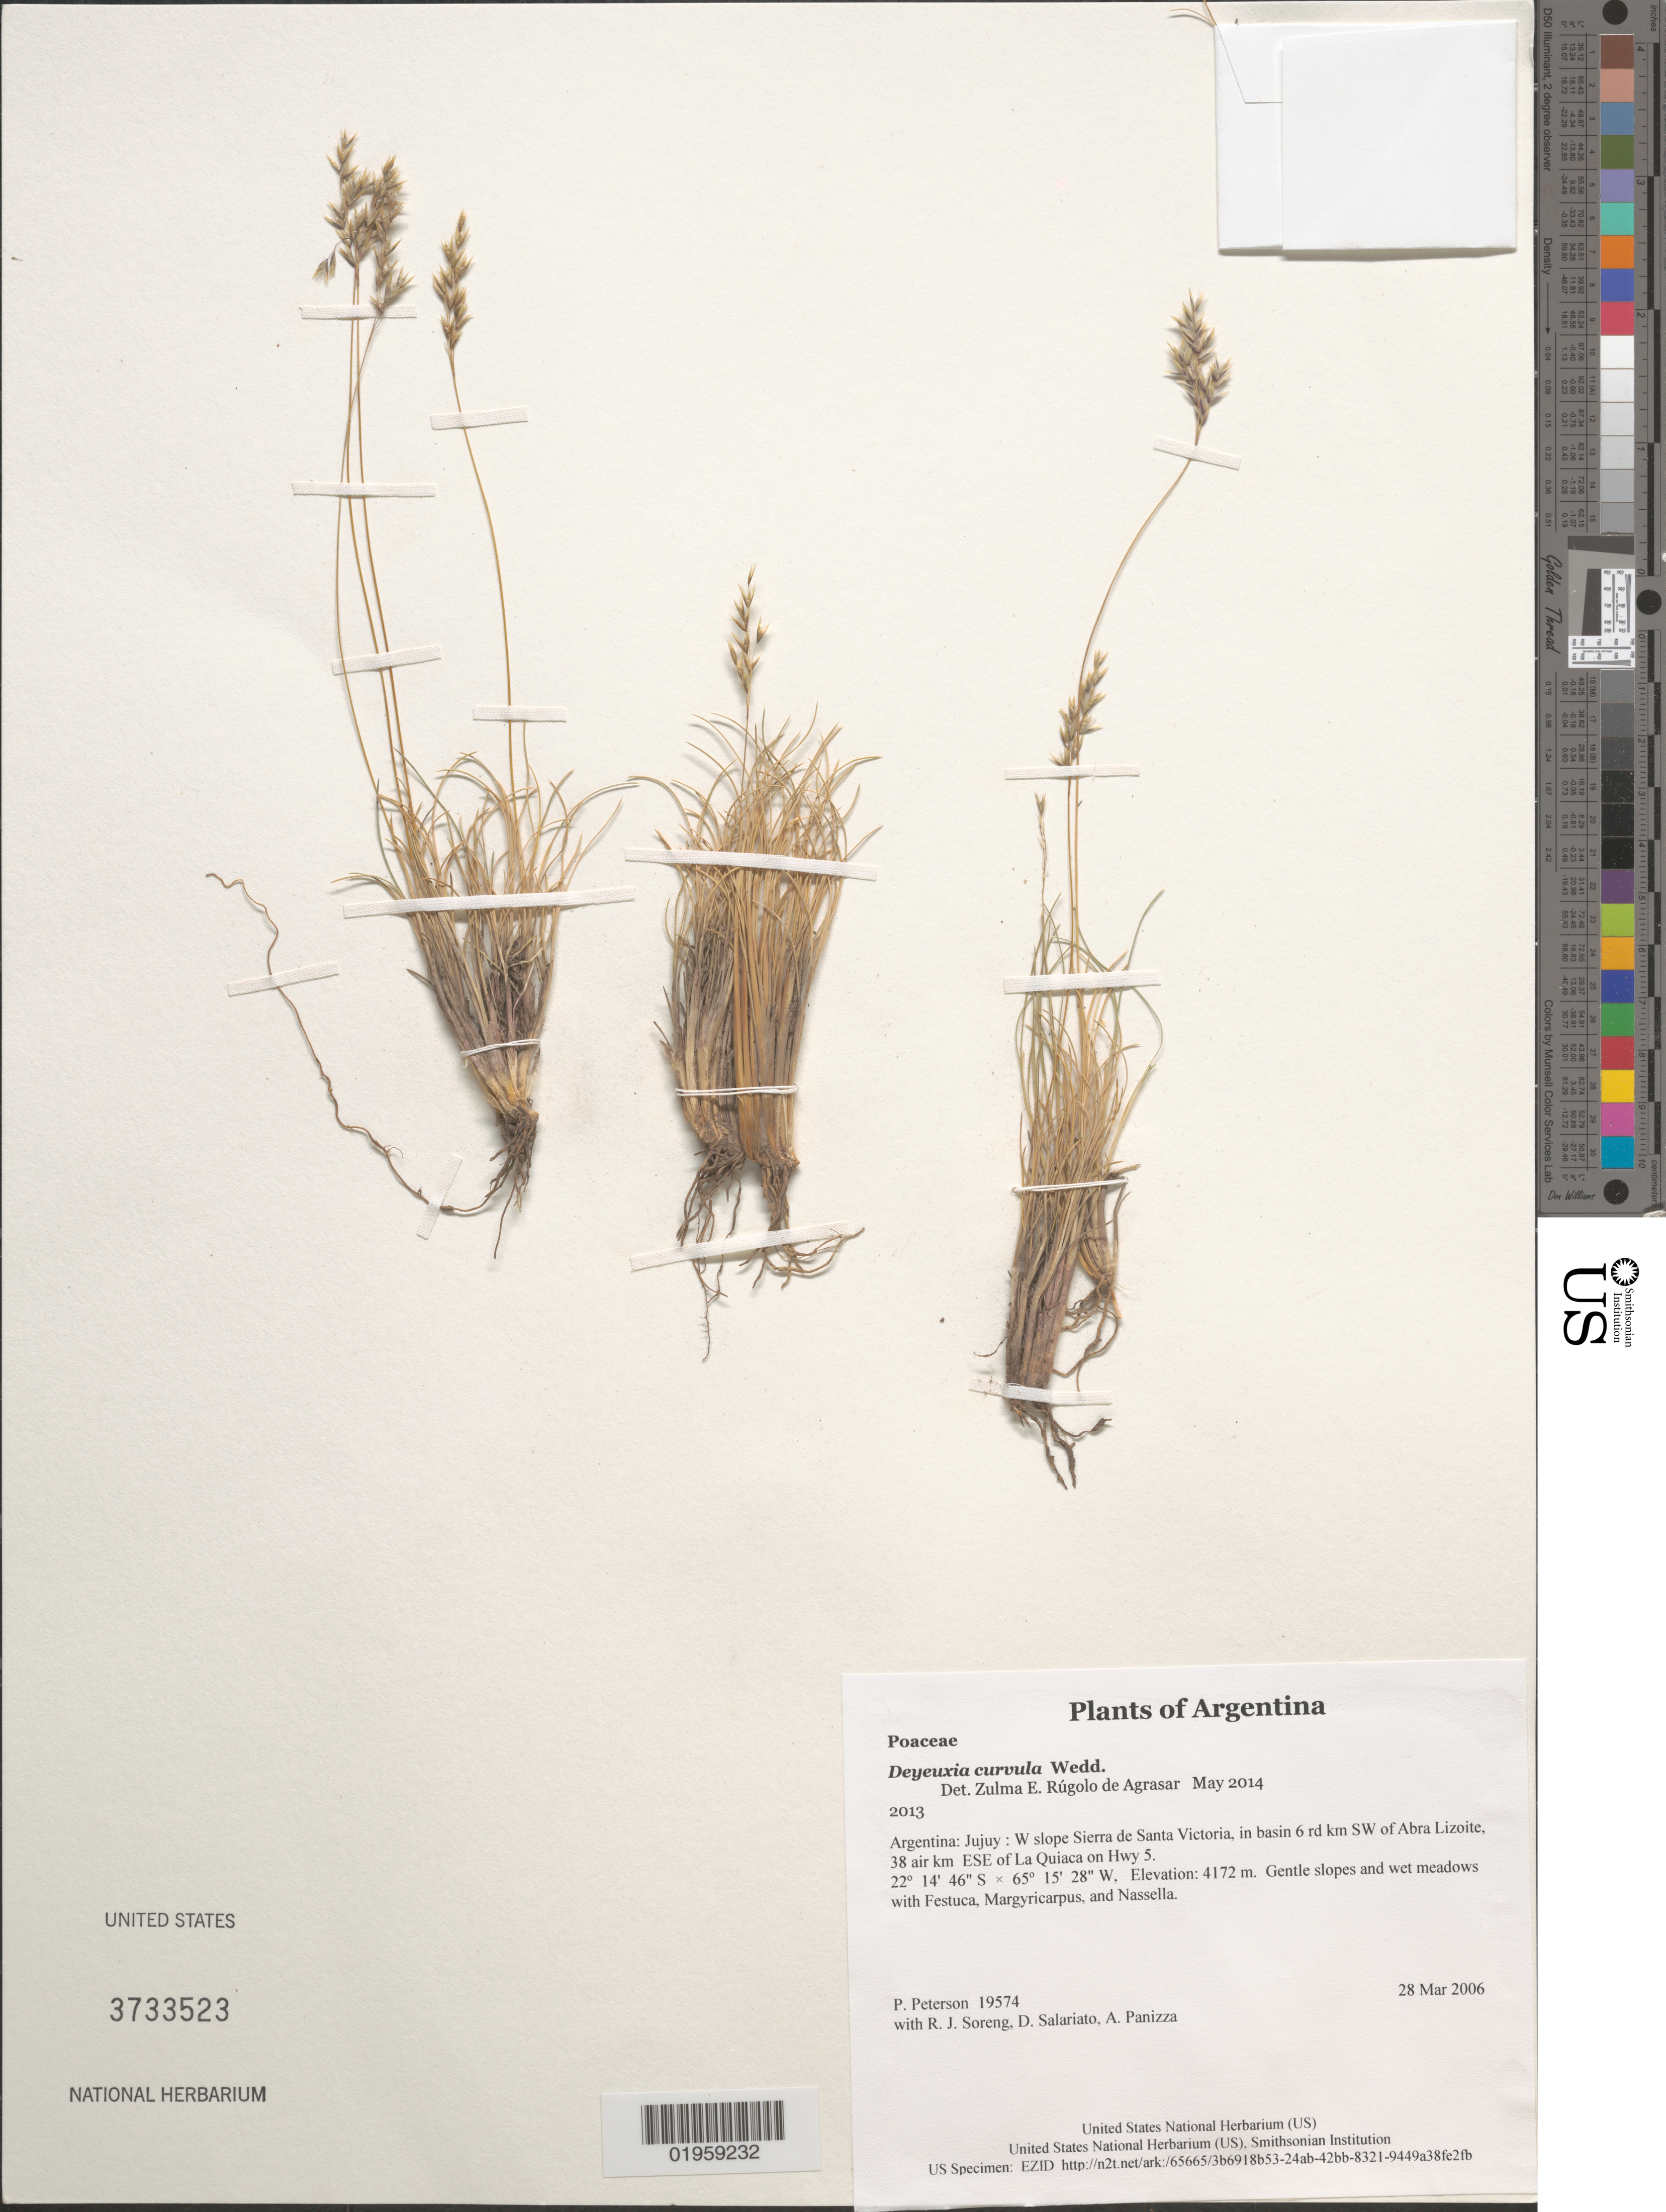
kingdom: Plantae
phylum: Tracheophyta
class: Liliopsida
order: Poales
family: Poaceae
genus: Deyeuxia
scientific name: Deyeuxia curvula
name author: Wedd.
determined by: Rúgolo de Agrasar, Z. E.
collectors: P. M. Peterson, R. J. Soreng, D. Salariato & A. Panizza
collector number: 19574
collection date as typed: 28 Mar 2006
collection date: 2006-03-28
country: Argentina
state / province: Jujuy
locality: W slope Sierra de Santa Victoria, in basin 6 rd km SW of Abra Lizoite, 38 air km ESE of La Quiaca on Hwy 5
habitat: Gentle slopes and wet meadows with Festuca, Margyricarpus, and Nassella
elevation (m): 4172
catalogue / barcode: US 3733523